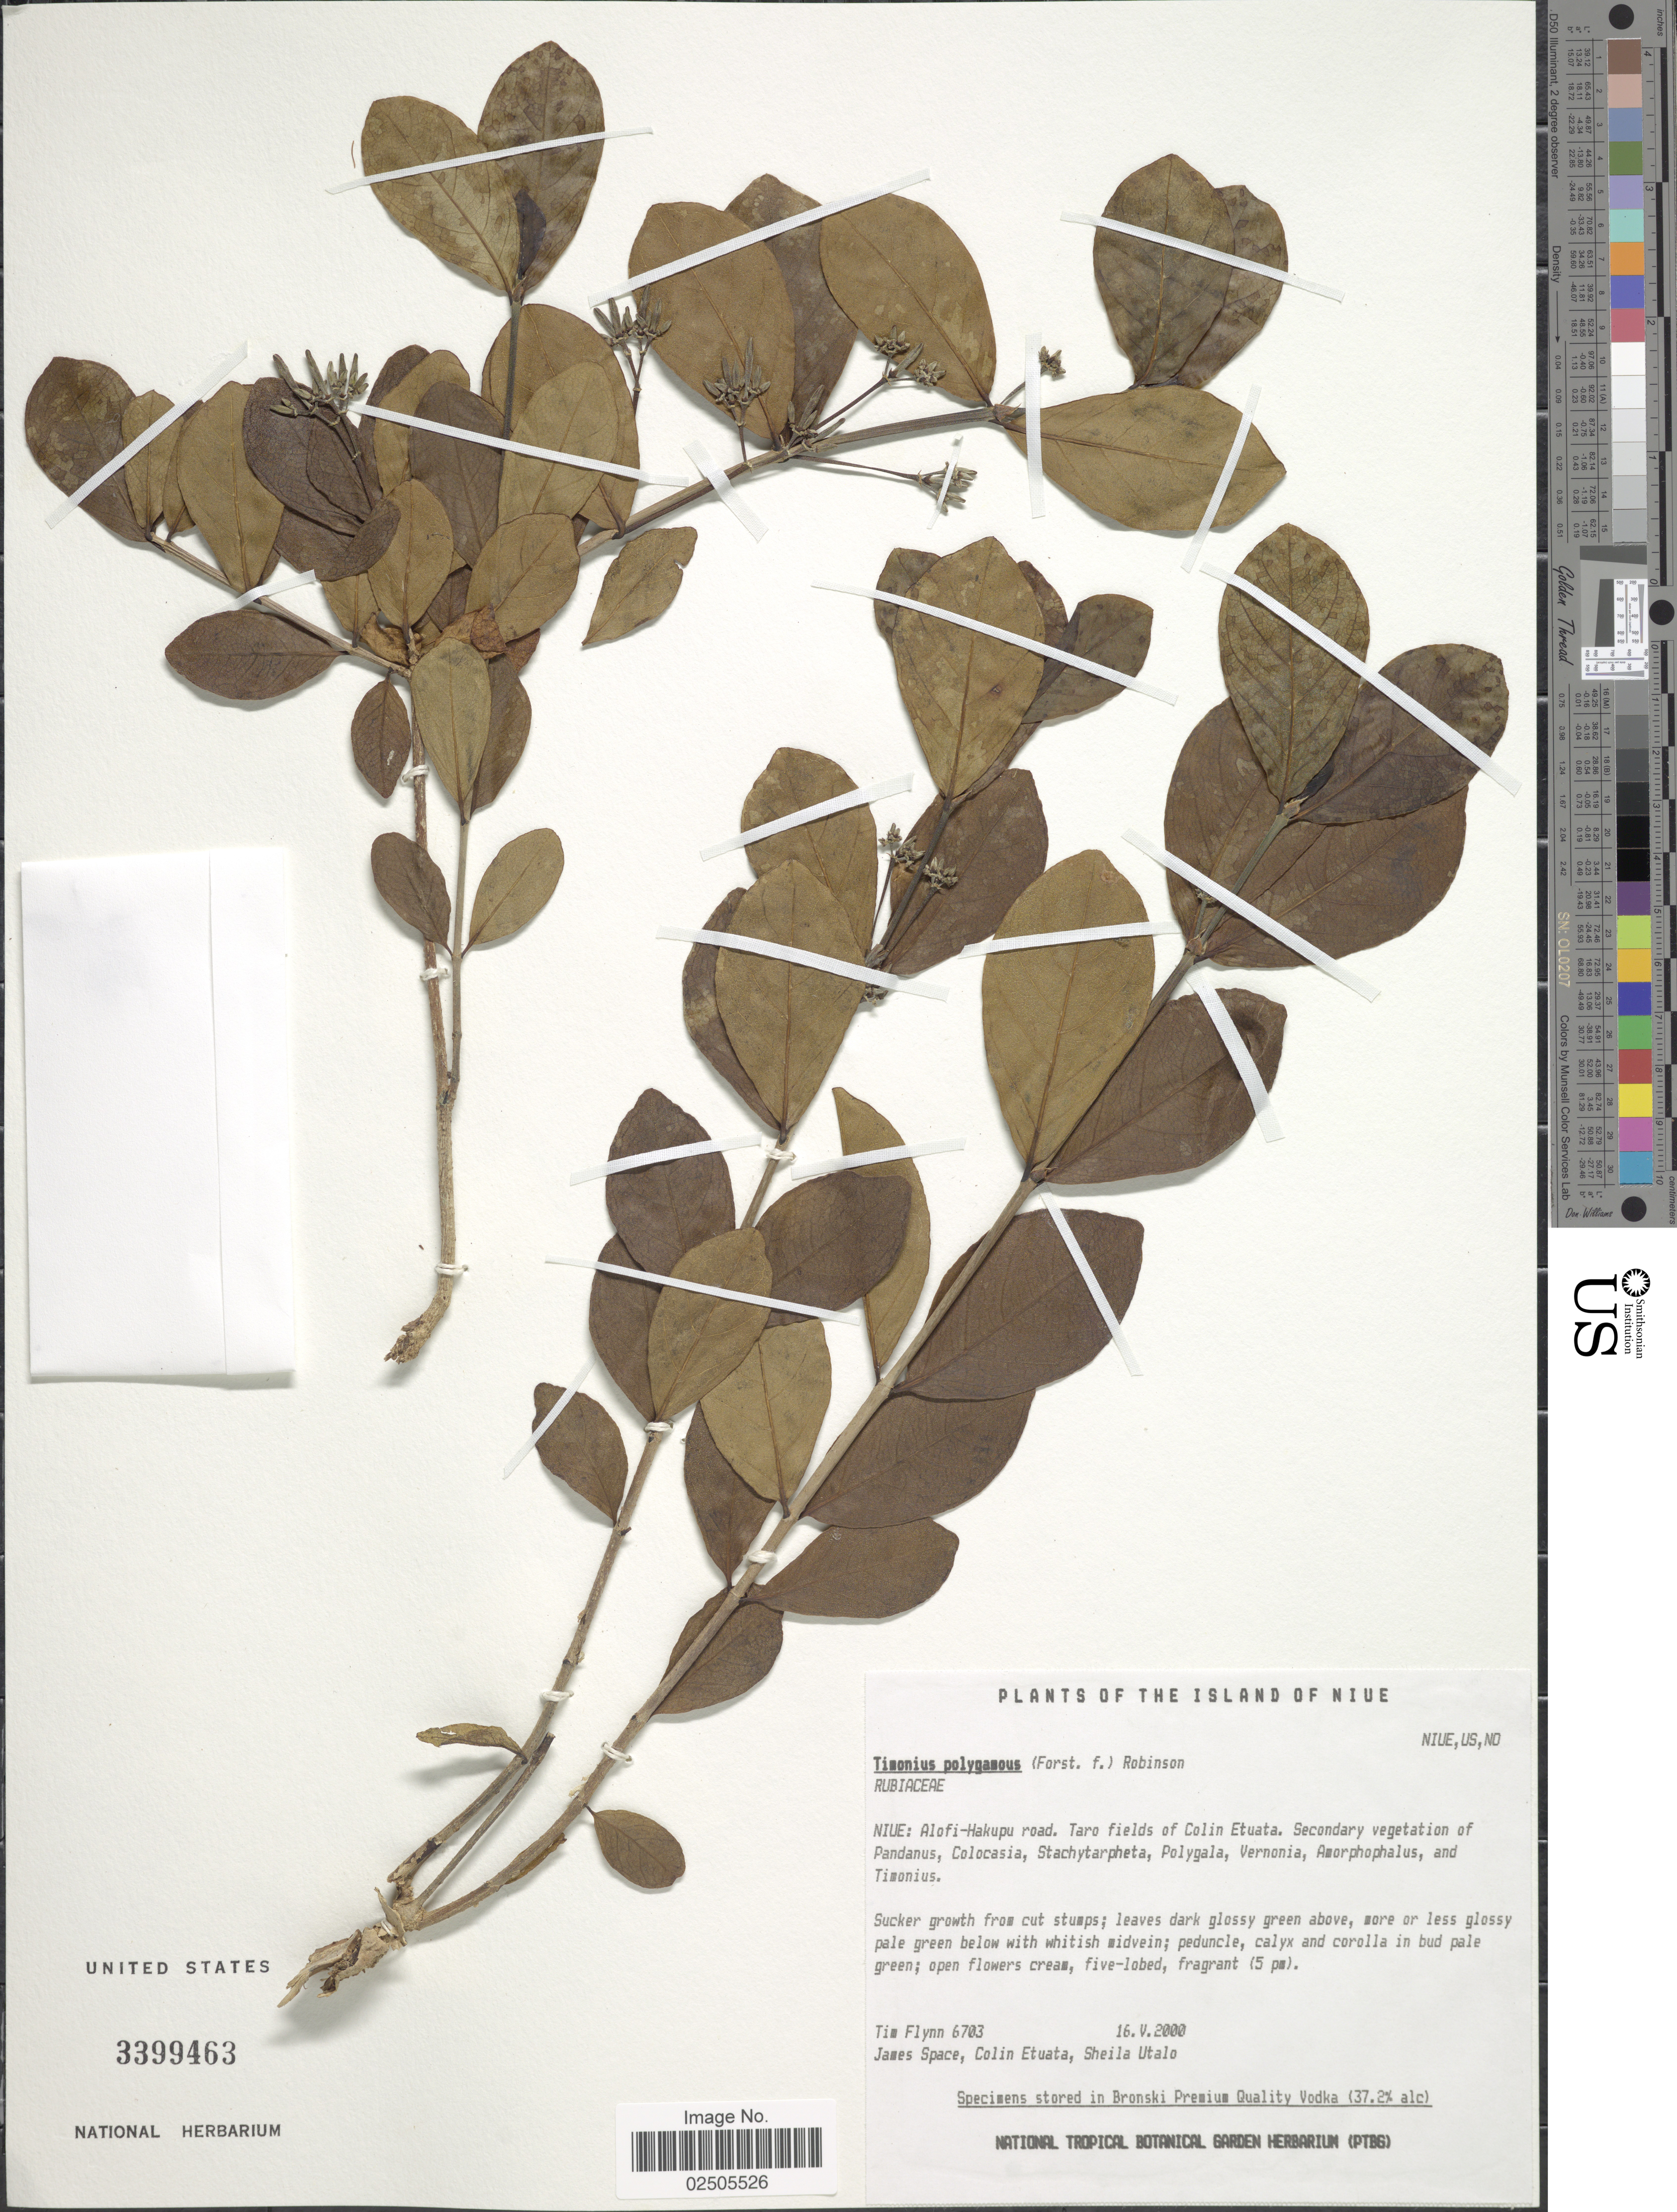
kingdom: Plantae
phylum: Tracheophyta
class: Magnoliopsida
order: Gentianales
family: Rubiaceae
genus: Timonius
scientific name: Timonius polygamus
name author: (G. Forst.) Rob.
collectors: T. W. Flynn, J. Space, C. Etuata & S. Utalo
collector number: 6703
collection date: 2000-05-16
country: Niue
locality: The Island of Niue, Alofi-Hakupu road. Taro fields of Colin Etuata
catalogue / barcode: US 3399463